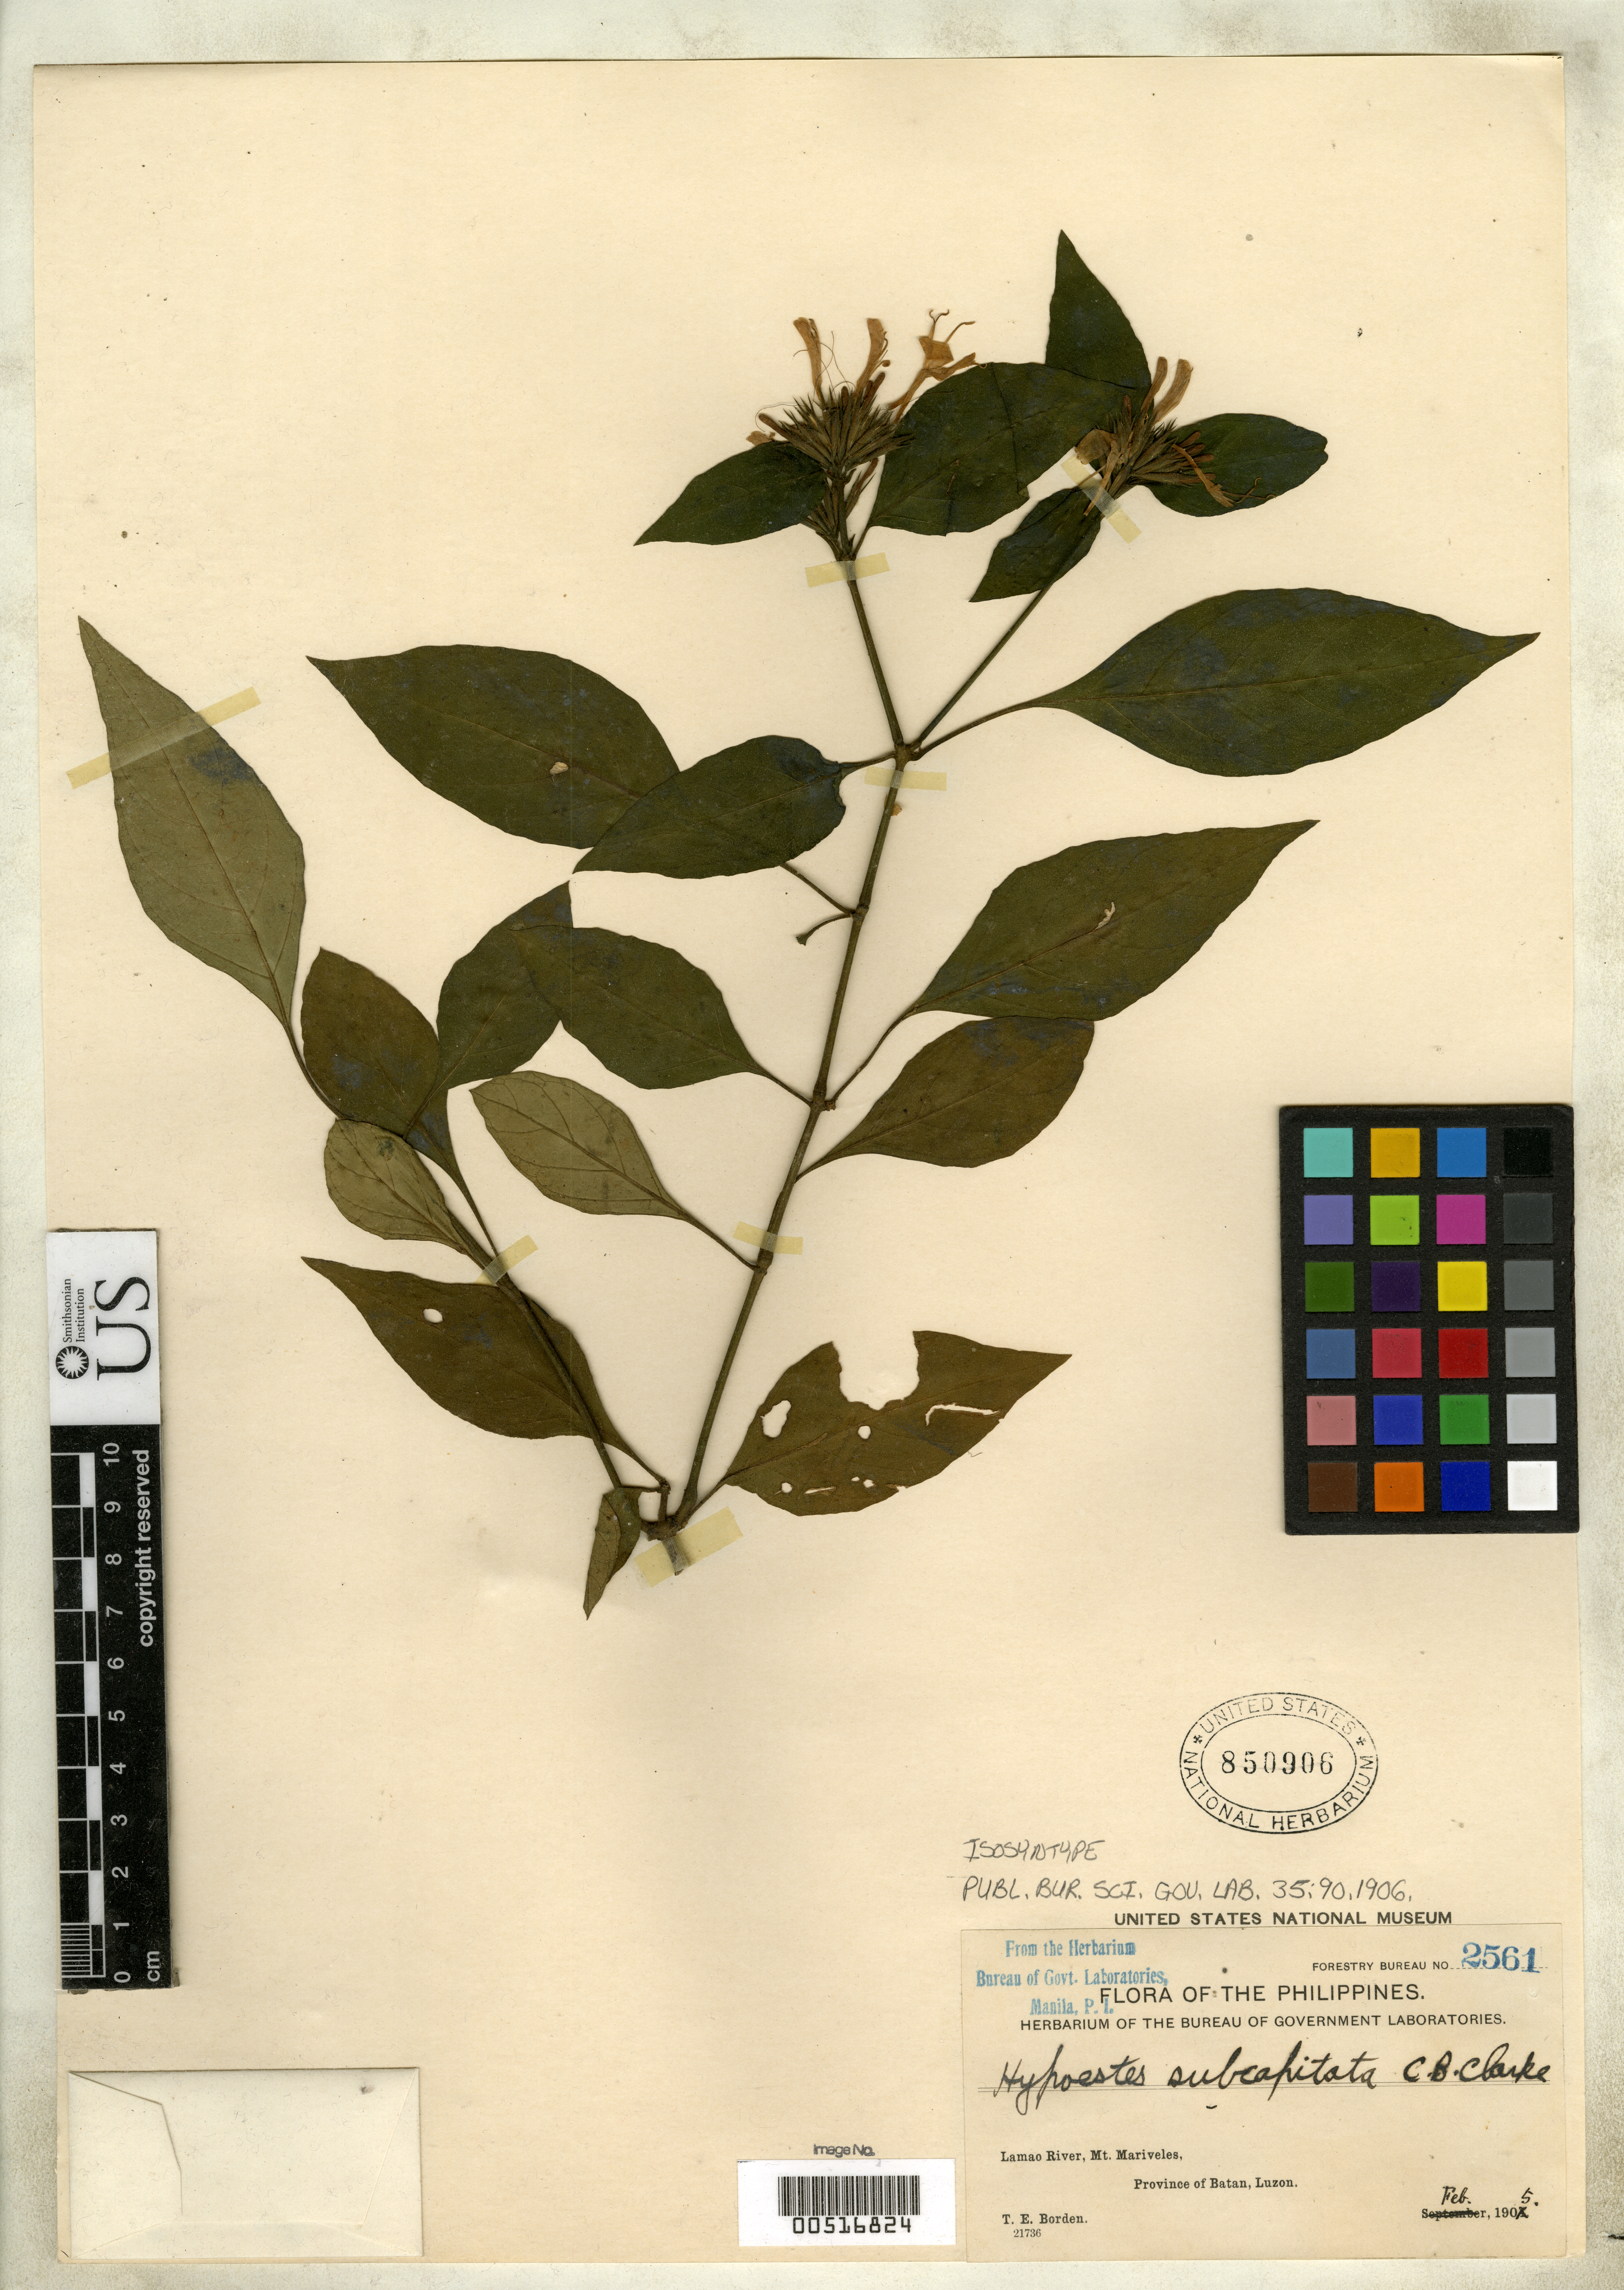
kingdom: Plantae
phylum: Tracheophyta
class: Magnoliopsida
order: Lamiales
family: Acanthaceae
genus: Hypoestes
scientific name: Hypoestes subcapitata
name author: C.B. Clarke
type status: Isosyntype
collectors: T. E. Borden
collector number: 2561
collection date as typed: Feb 1905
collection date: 1905-02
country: Philippines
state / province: Central Luzon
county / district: Bataan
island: Luzon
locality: Lamao River, Mt Mariveles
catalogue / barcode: US 850906